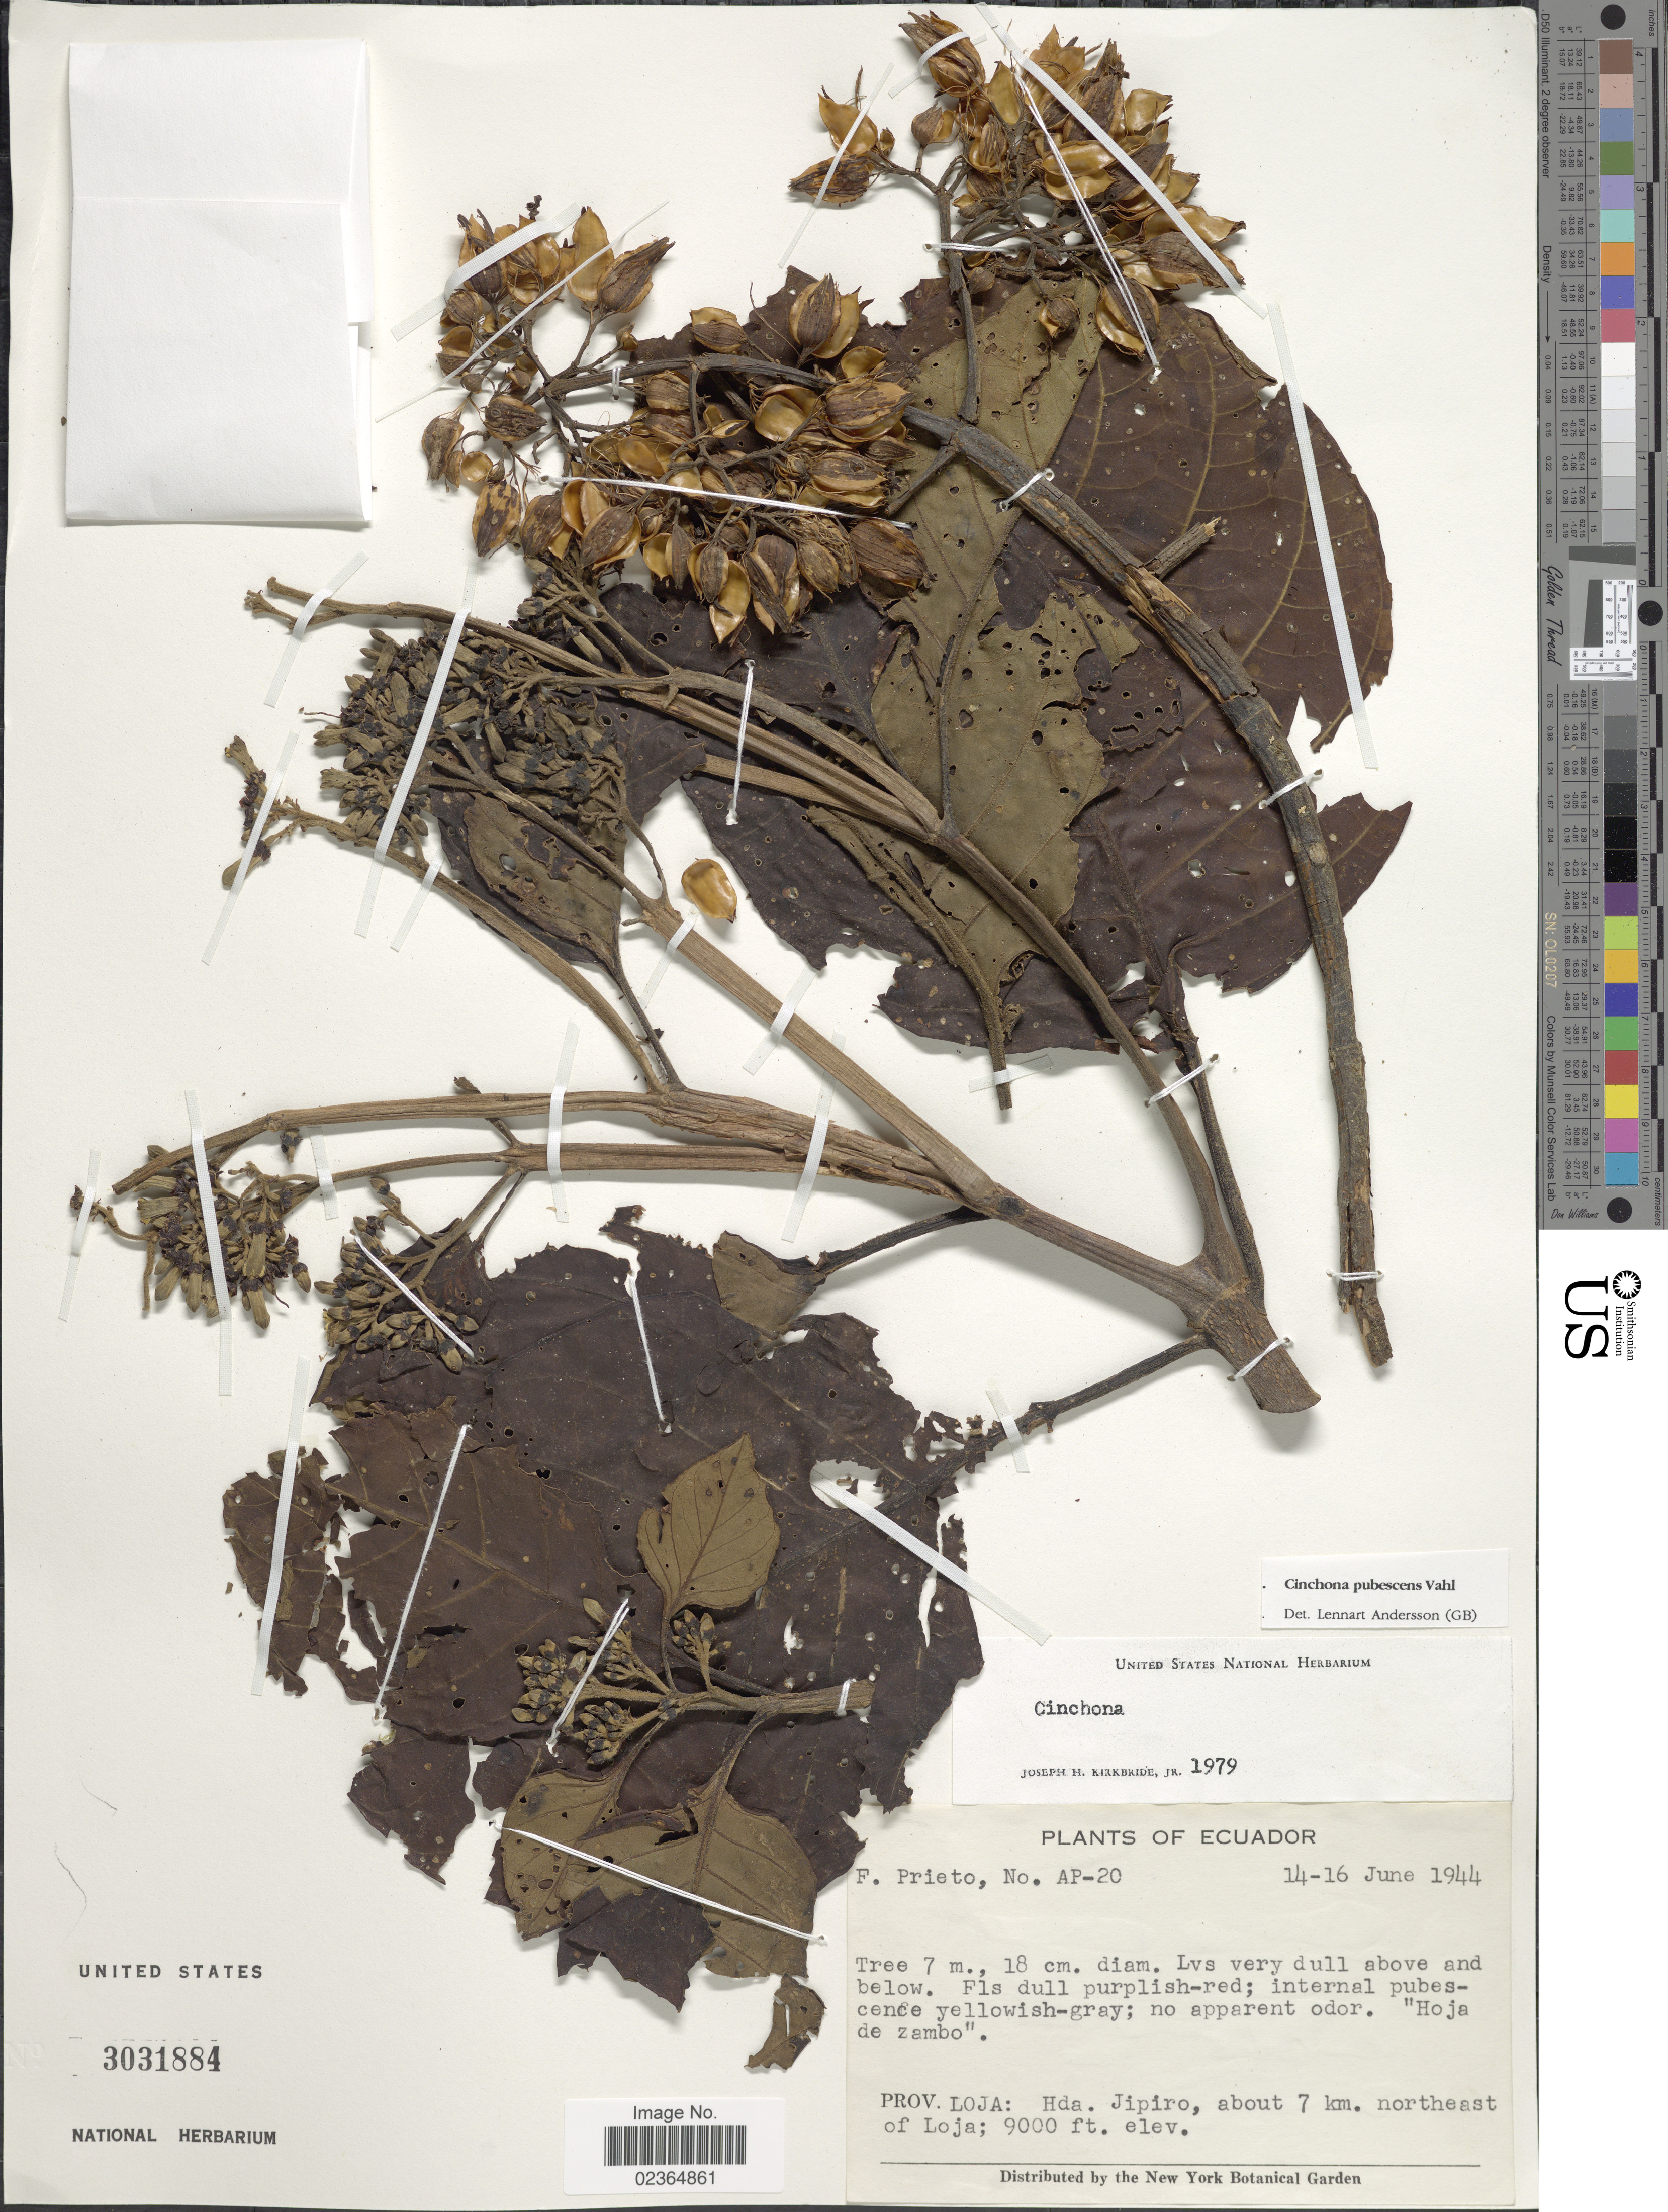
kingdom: Plantae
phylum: Tracheophyta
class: Magnoliopsida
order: Gentianales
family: Rubiaceae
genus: Cinchona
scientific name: Cinchona pubescens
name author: Vahl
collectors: F. Prieto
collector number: AP-20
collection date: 1944-06-14/1944-06-16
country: Ecuador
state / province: Loja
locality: Hda. Jipiro, about 7 km. northeast of Loja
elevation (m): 2743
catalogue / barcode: US 3031884